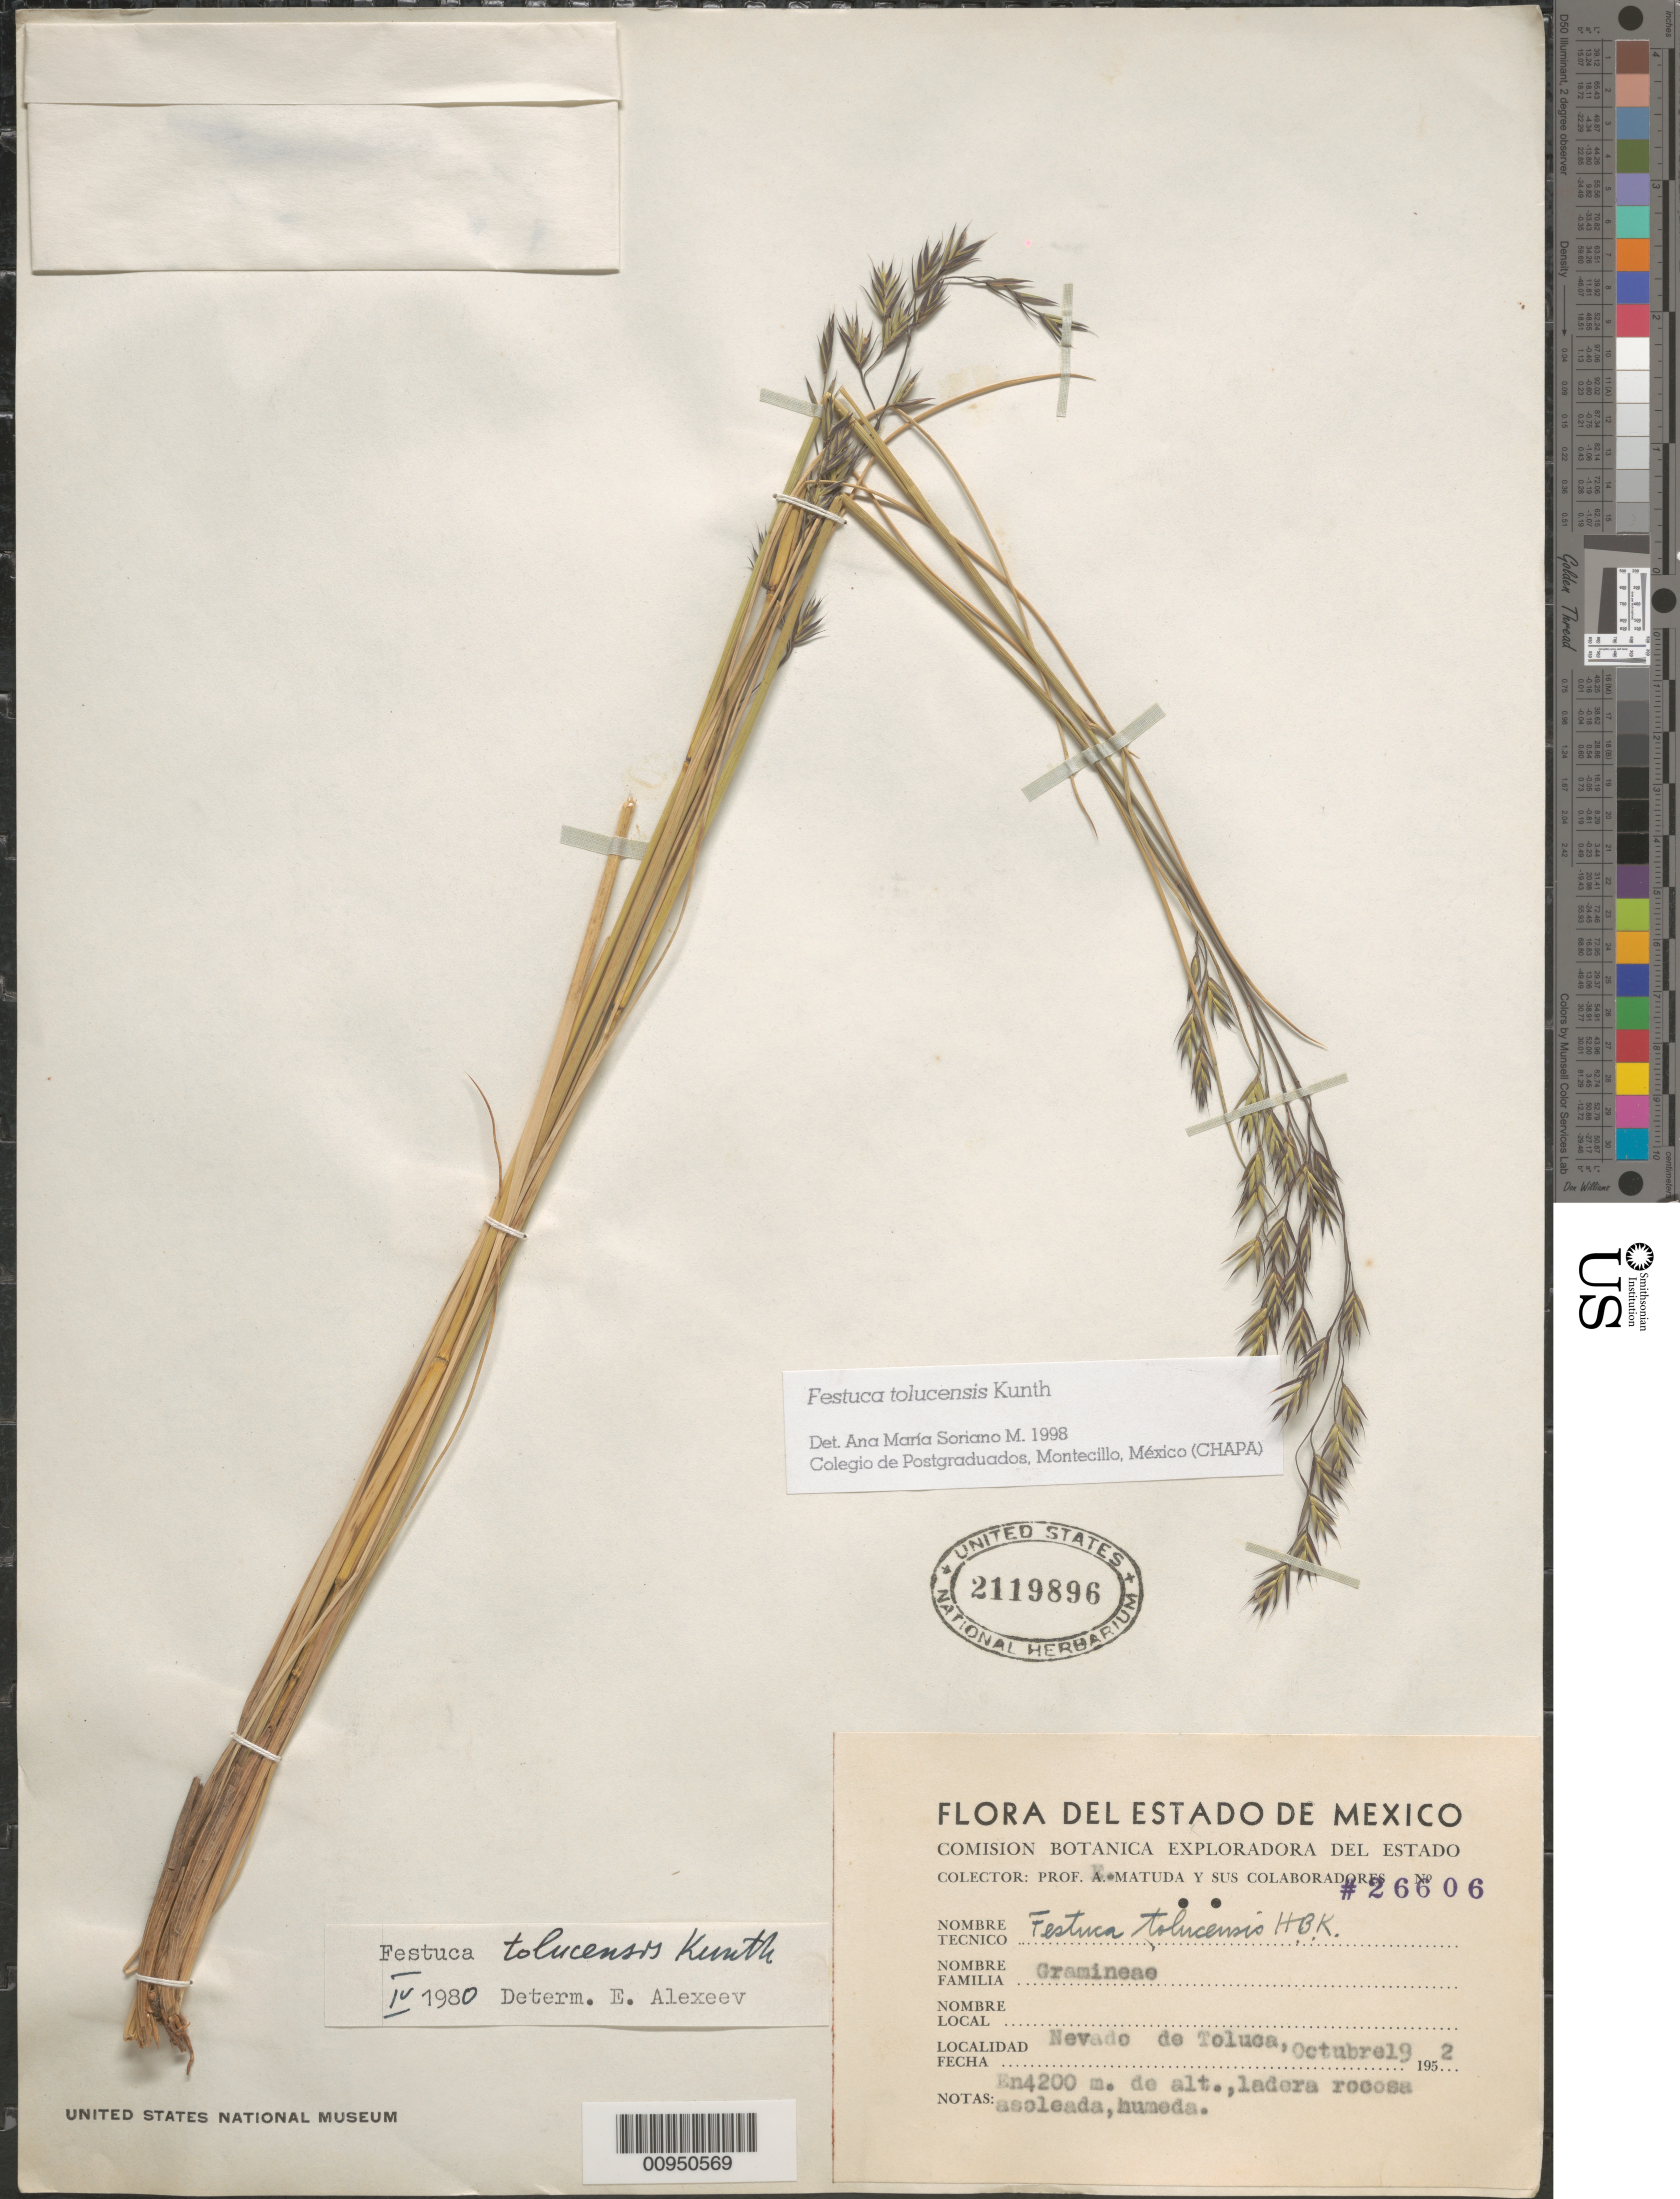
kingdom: Plantae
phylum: Tracheophyta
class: Liliopsida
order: Poales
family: Poaceae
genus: Festuca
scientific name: Festuca tolucensis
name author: Kunth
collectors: E. Matuda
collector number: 26606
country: Mexico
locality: Nevada de Toluca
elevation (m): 4200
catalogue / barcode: US 2119896